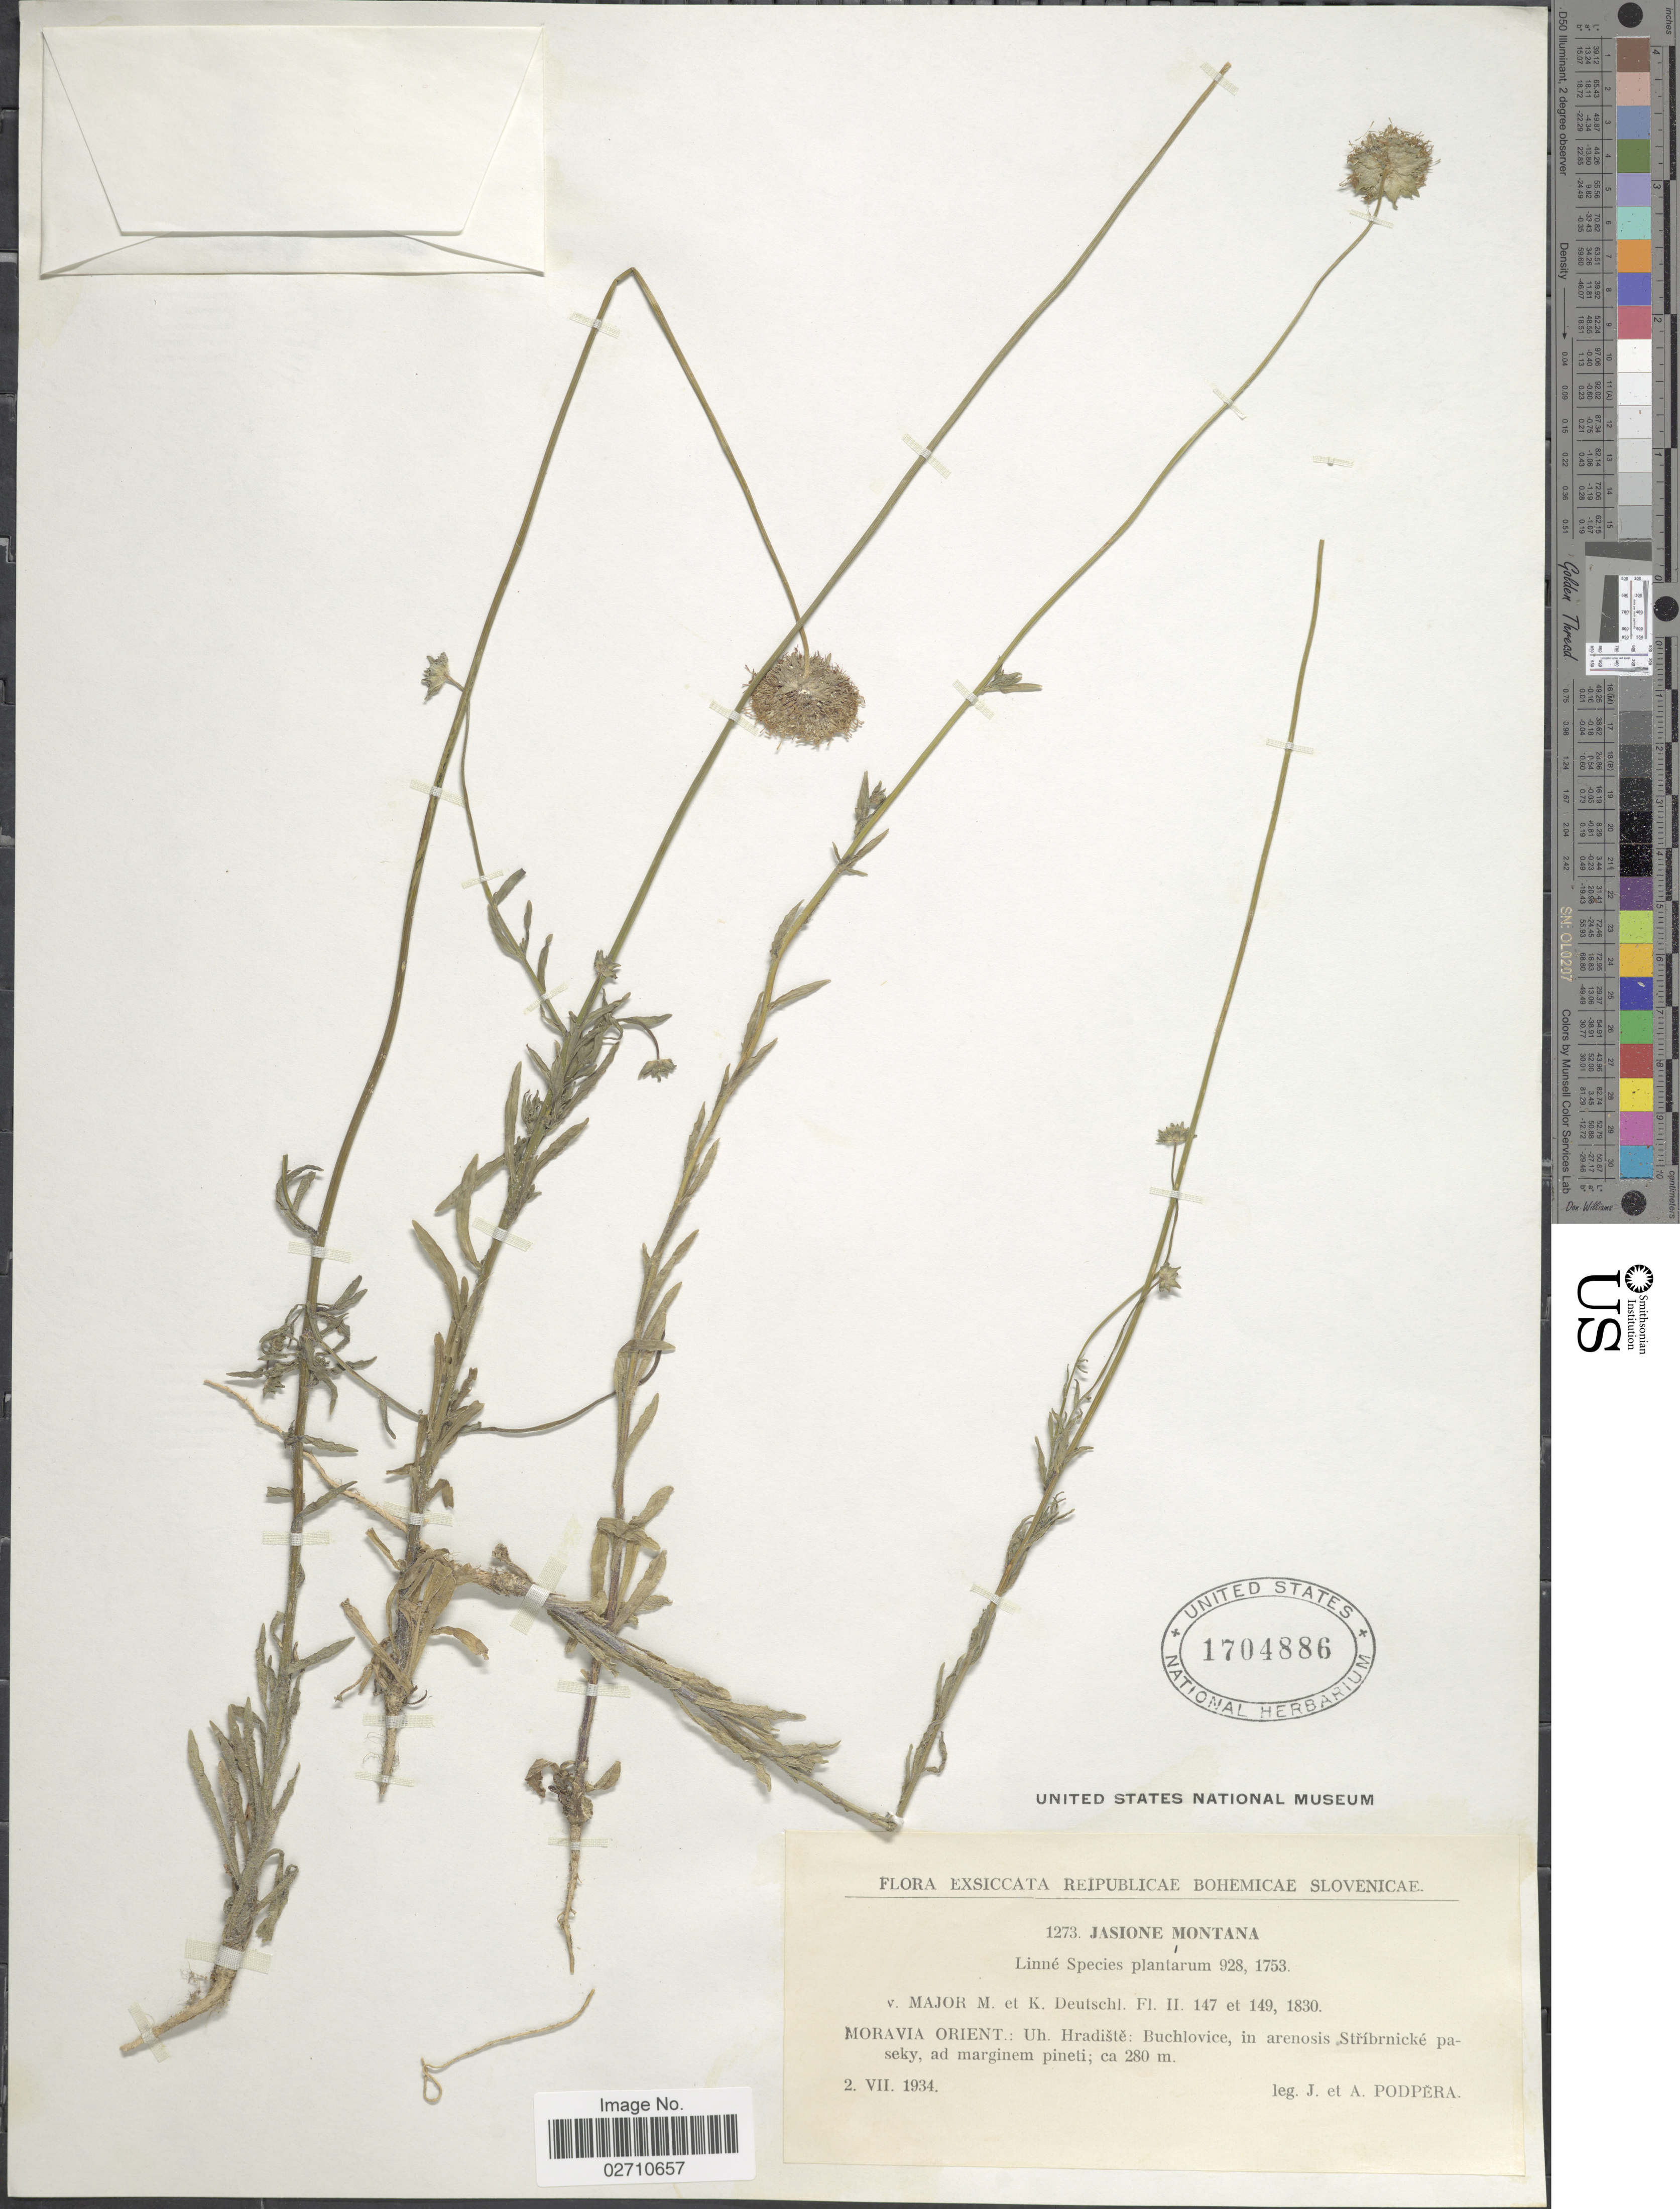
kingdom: Plantae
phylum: Tracheophyta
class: Magnoliopsida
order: Asterales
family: Campanulaceae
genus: Jasione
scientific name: Jasione montana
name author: L.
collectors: J. Podpera & A. Podpera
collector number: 1273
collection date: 1934-07-02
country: Slovenia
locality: Reipublicae Bohemicae Slovenicae, Moravia Orient: Uh. Hrasdiste: Buchlovice, in arenosis stribrnicke paseky, ad marginem pineti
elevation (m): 280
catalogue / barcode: US 1704886